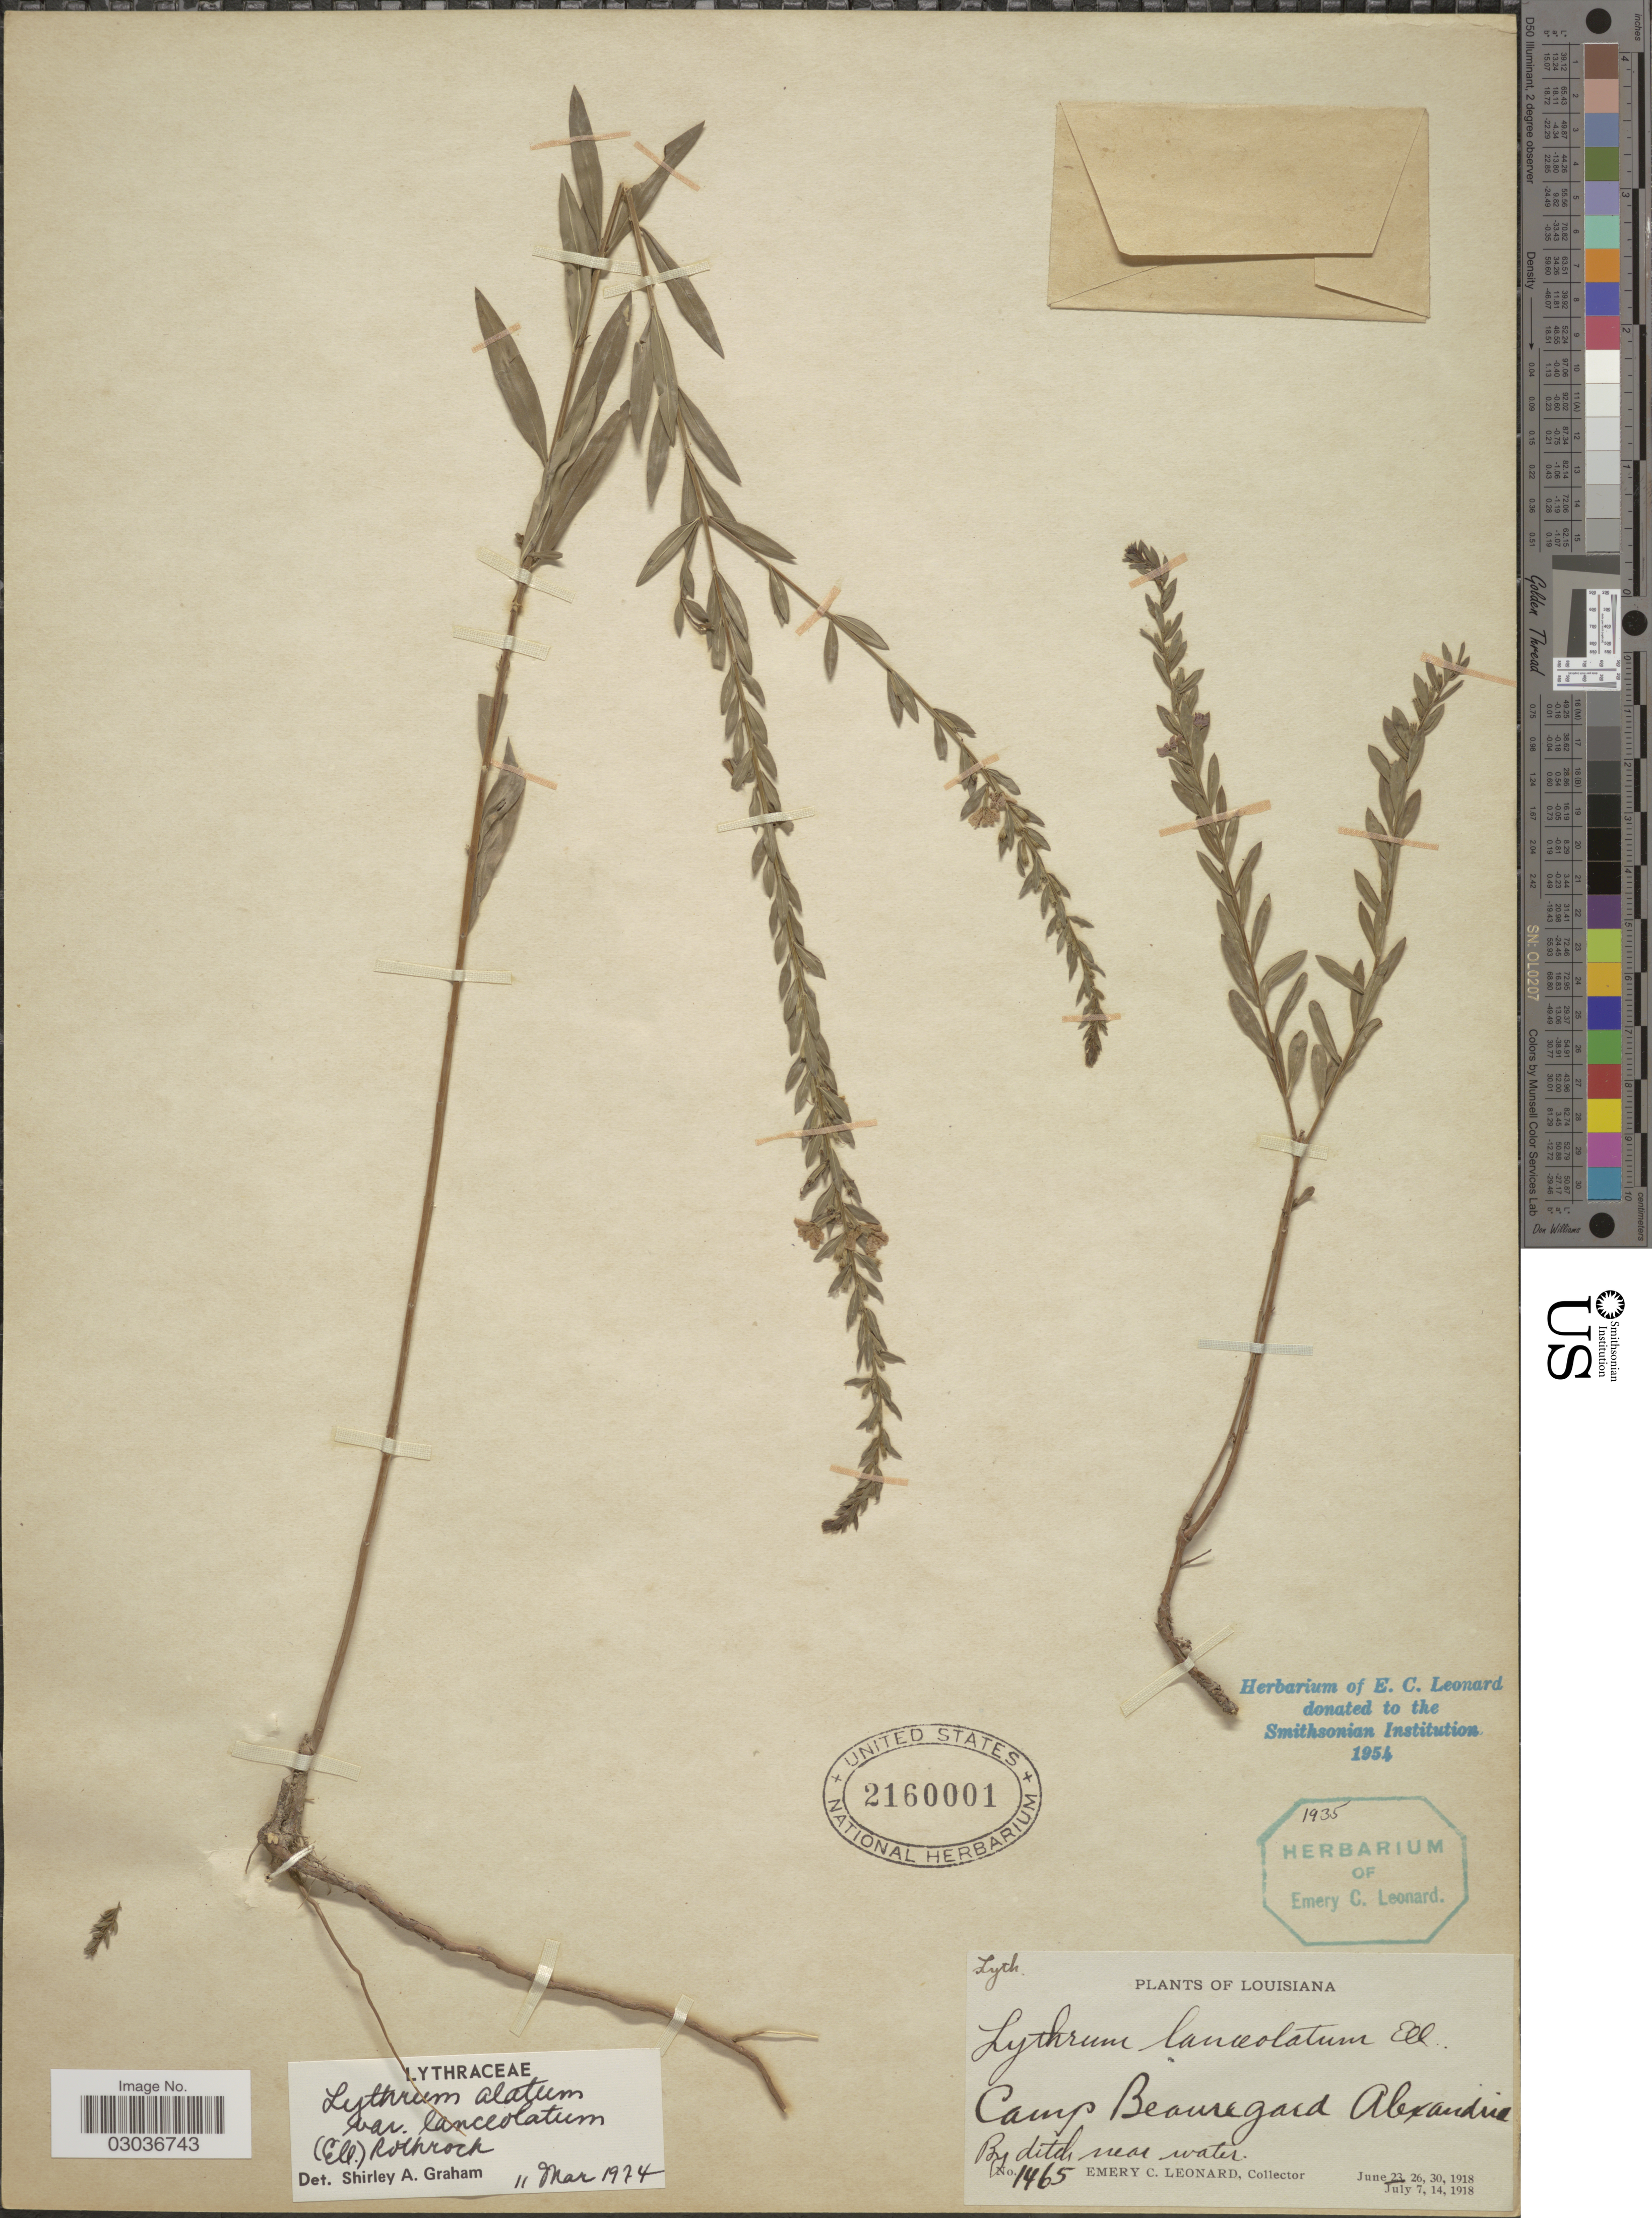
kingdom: Plantae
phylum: Tracheophyta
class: Magnoliopsida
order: Myrtales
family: Lythraceae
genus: Lythrum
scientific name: Lythrum alatum var. lanceolatum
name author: (Elliott) A. Gray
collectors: E. C. Leonard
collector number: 1465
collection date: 1918-06-23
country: United States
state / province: Louisiana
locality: Camp Beauregard Alexandria.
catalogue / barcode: US 2160001